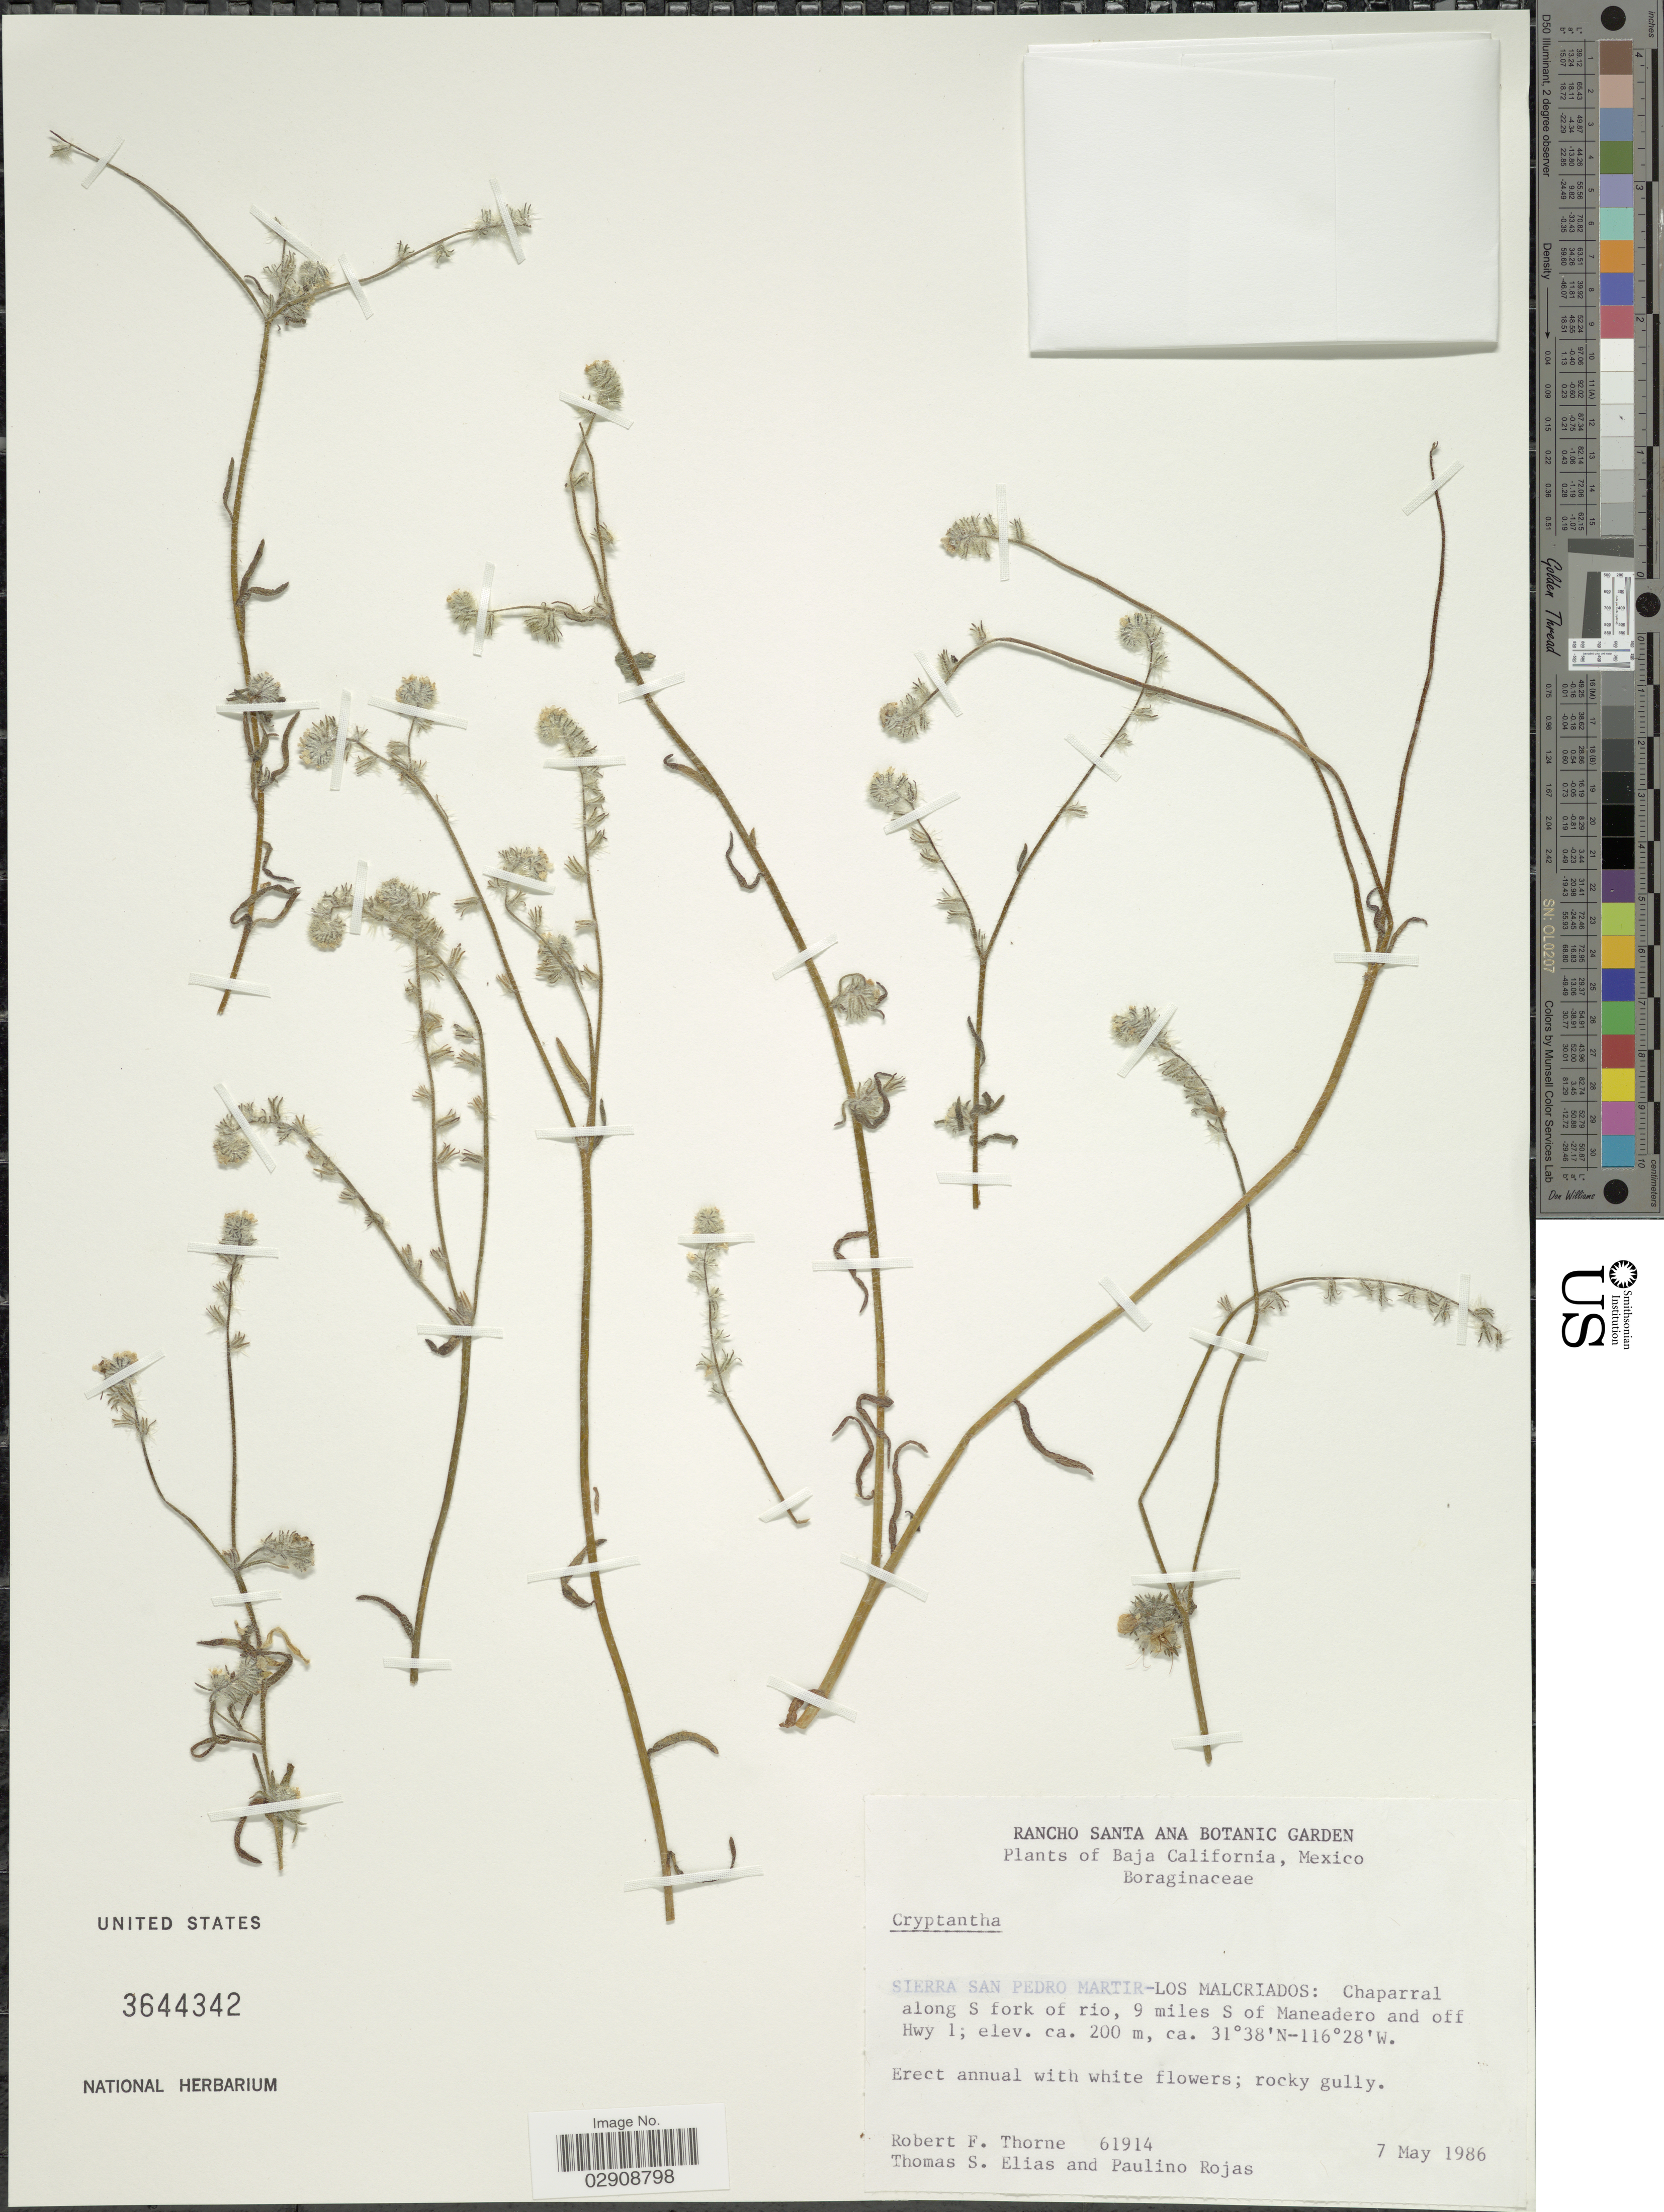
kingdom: Plantae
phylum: Tracheophyta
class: Magnoliopsida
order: Boraginales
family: Boraginaceae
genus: Cryptantha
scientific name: Cryptantha sp.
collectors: R. F. Thorne, T. S. Elias & P. Rojas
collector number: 61914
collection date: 1986-05-07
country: Mexico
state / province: Baja California Norte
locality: Sierra San Pedro Martir-Los Malcriados: Chaparral along S fork of rio, 9 miles S of Maneadero and off Hwy 1.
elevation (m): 200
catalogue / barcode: US 3644342